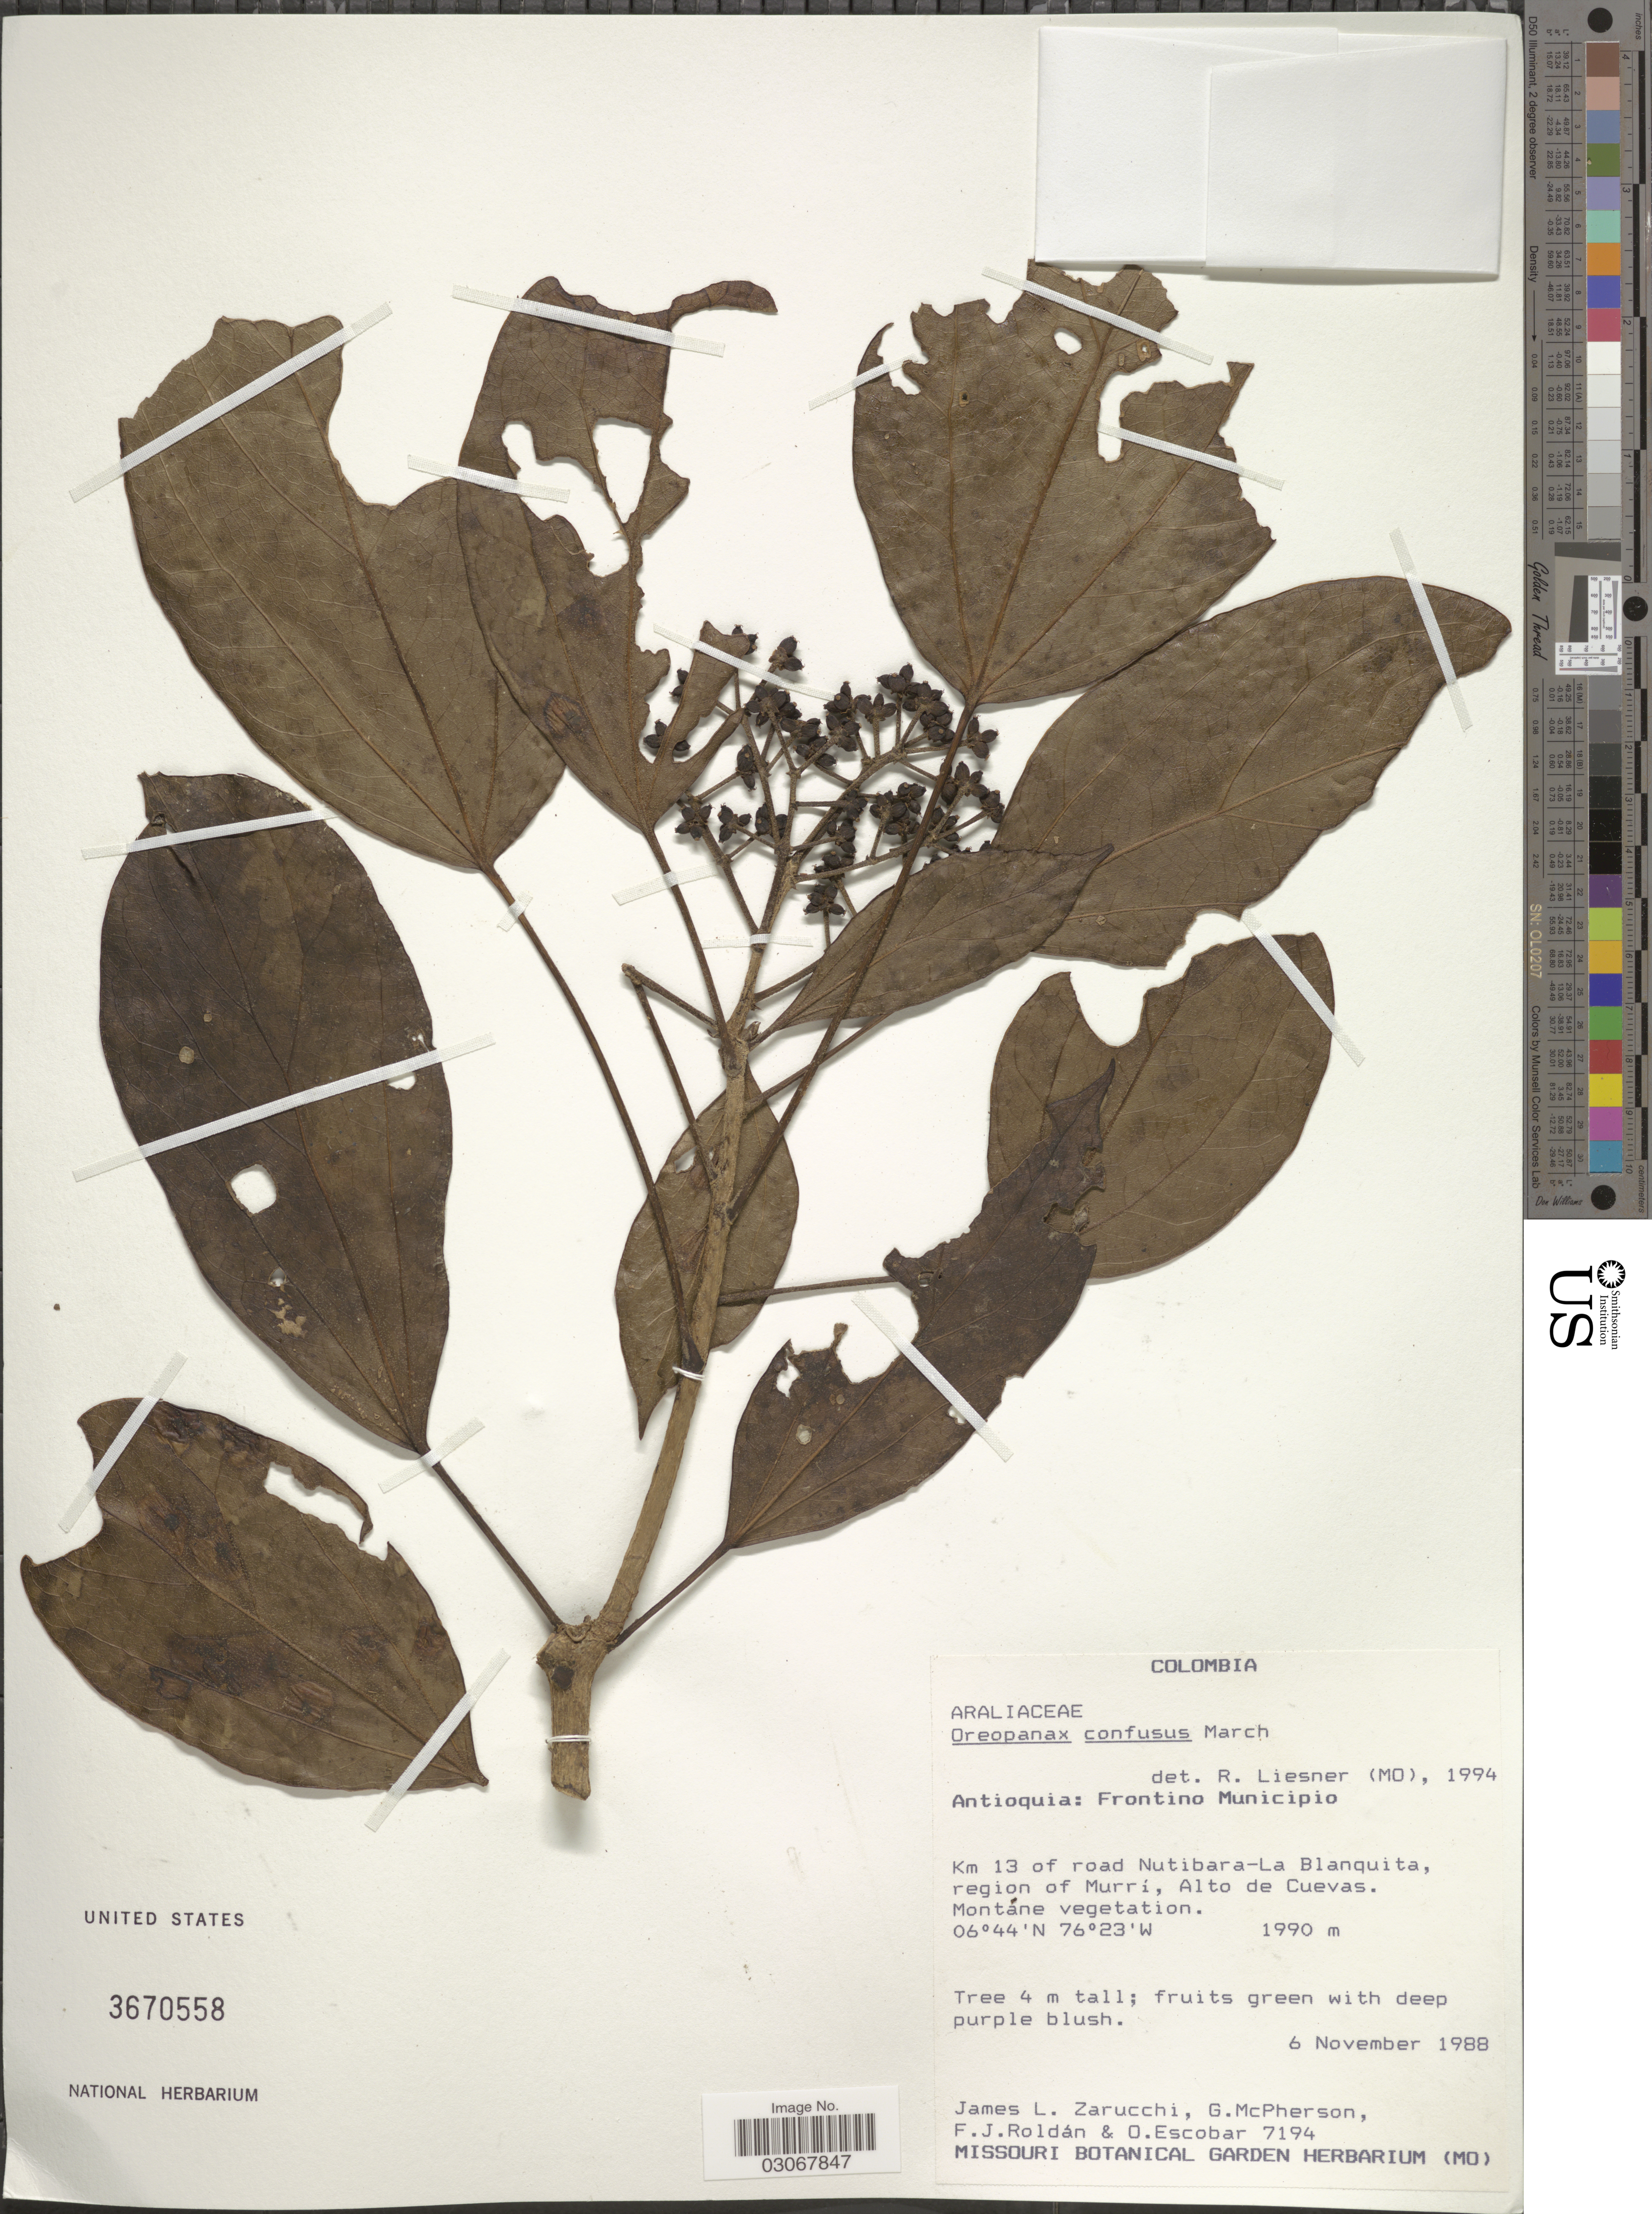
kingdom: Plantae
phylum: Tracheophyta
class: Magnoliopsida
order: Apiales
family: Araliaceae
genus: Oreopanax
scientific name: Oreopanax confusus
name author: March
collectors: J. L. Zarucchi, G. McPherson, F. J. Roldán & O. Escobar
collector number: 7194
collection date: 1988-11-06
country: Colombia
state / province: Antioquia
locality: Frontino Municipio. Km 13 of road Nutibara-La Blanquita, region of Murrí, Alto de Cuevas.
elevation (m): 1990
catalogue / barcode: US 3670558